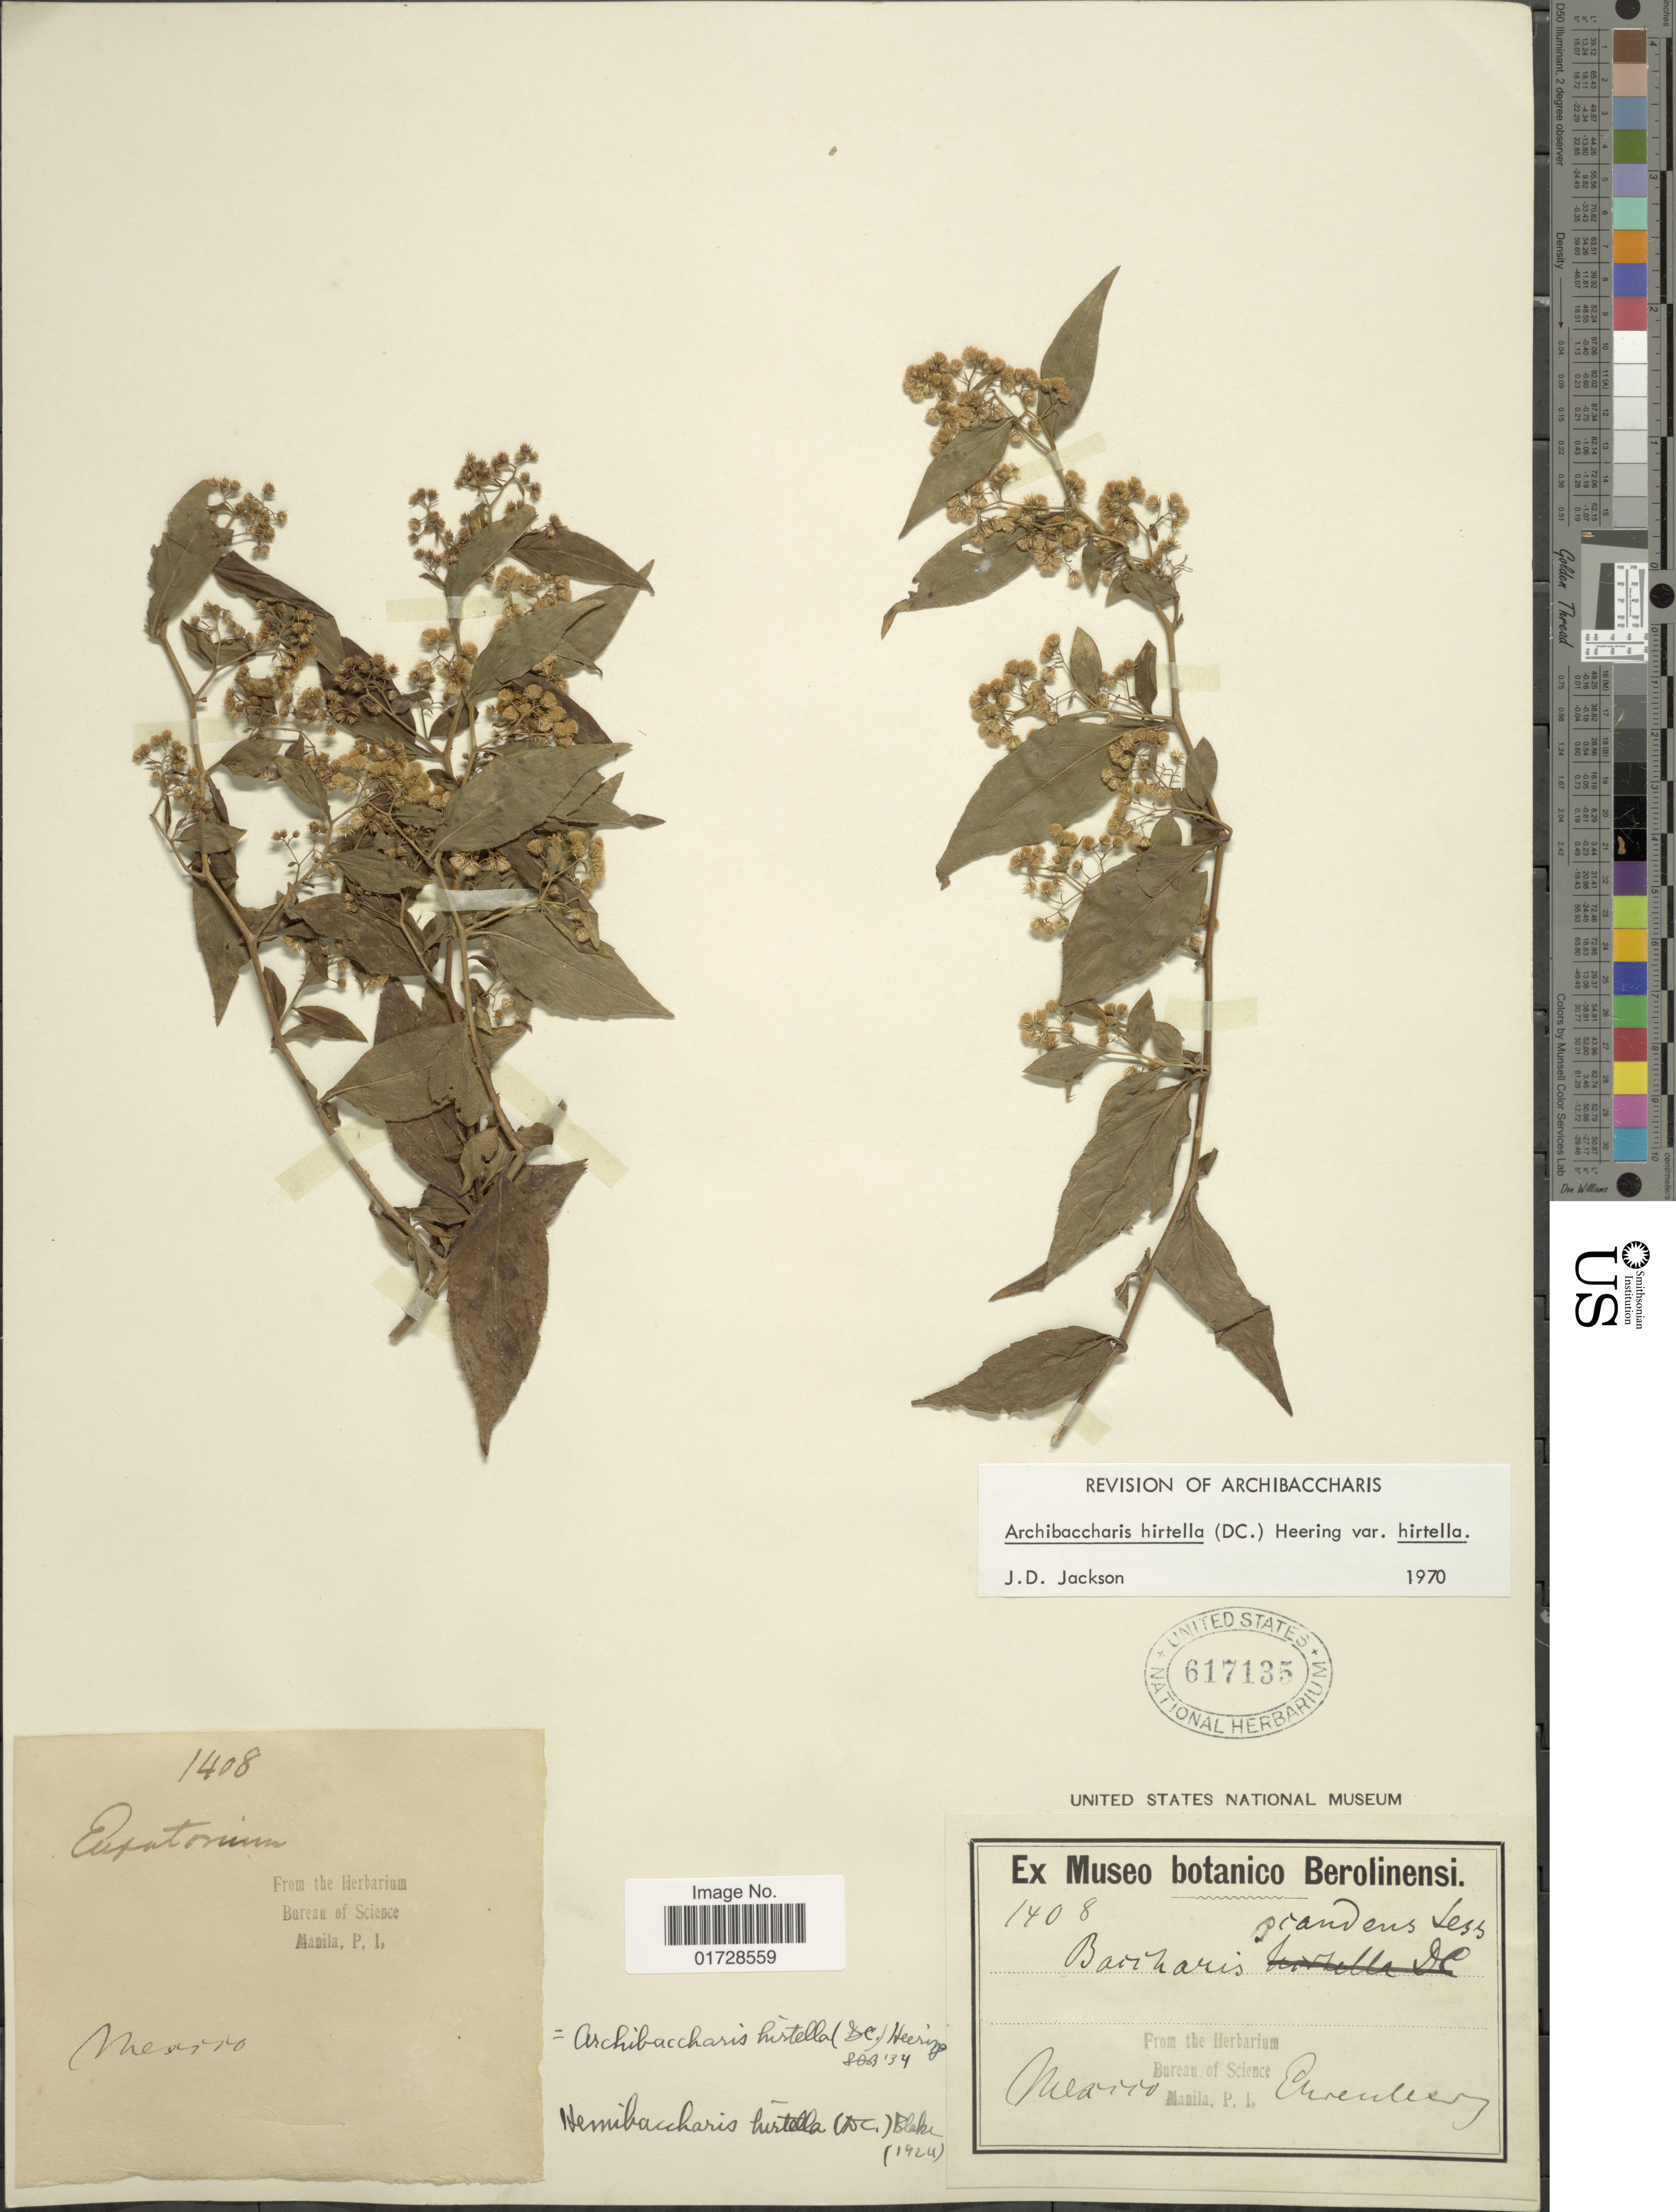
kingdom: Plantae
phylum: Tracheophyta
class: Magnoliopsida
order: Asterales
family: Asteraceae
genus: Archibaccharis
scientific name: Archibaccharis hirtella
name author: (DC.) Heering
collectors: Ehrenberg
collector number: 1408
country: Mexico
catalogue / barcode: US 617135